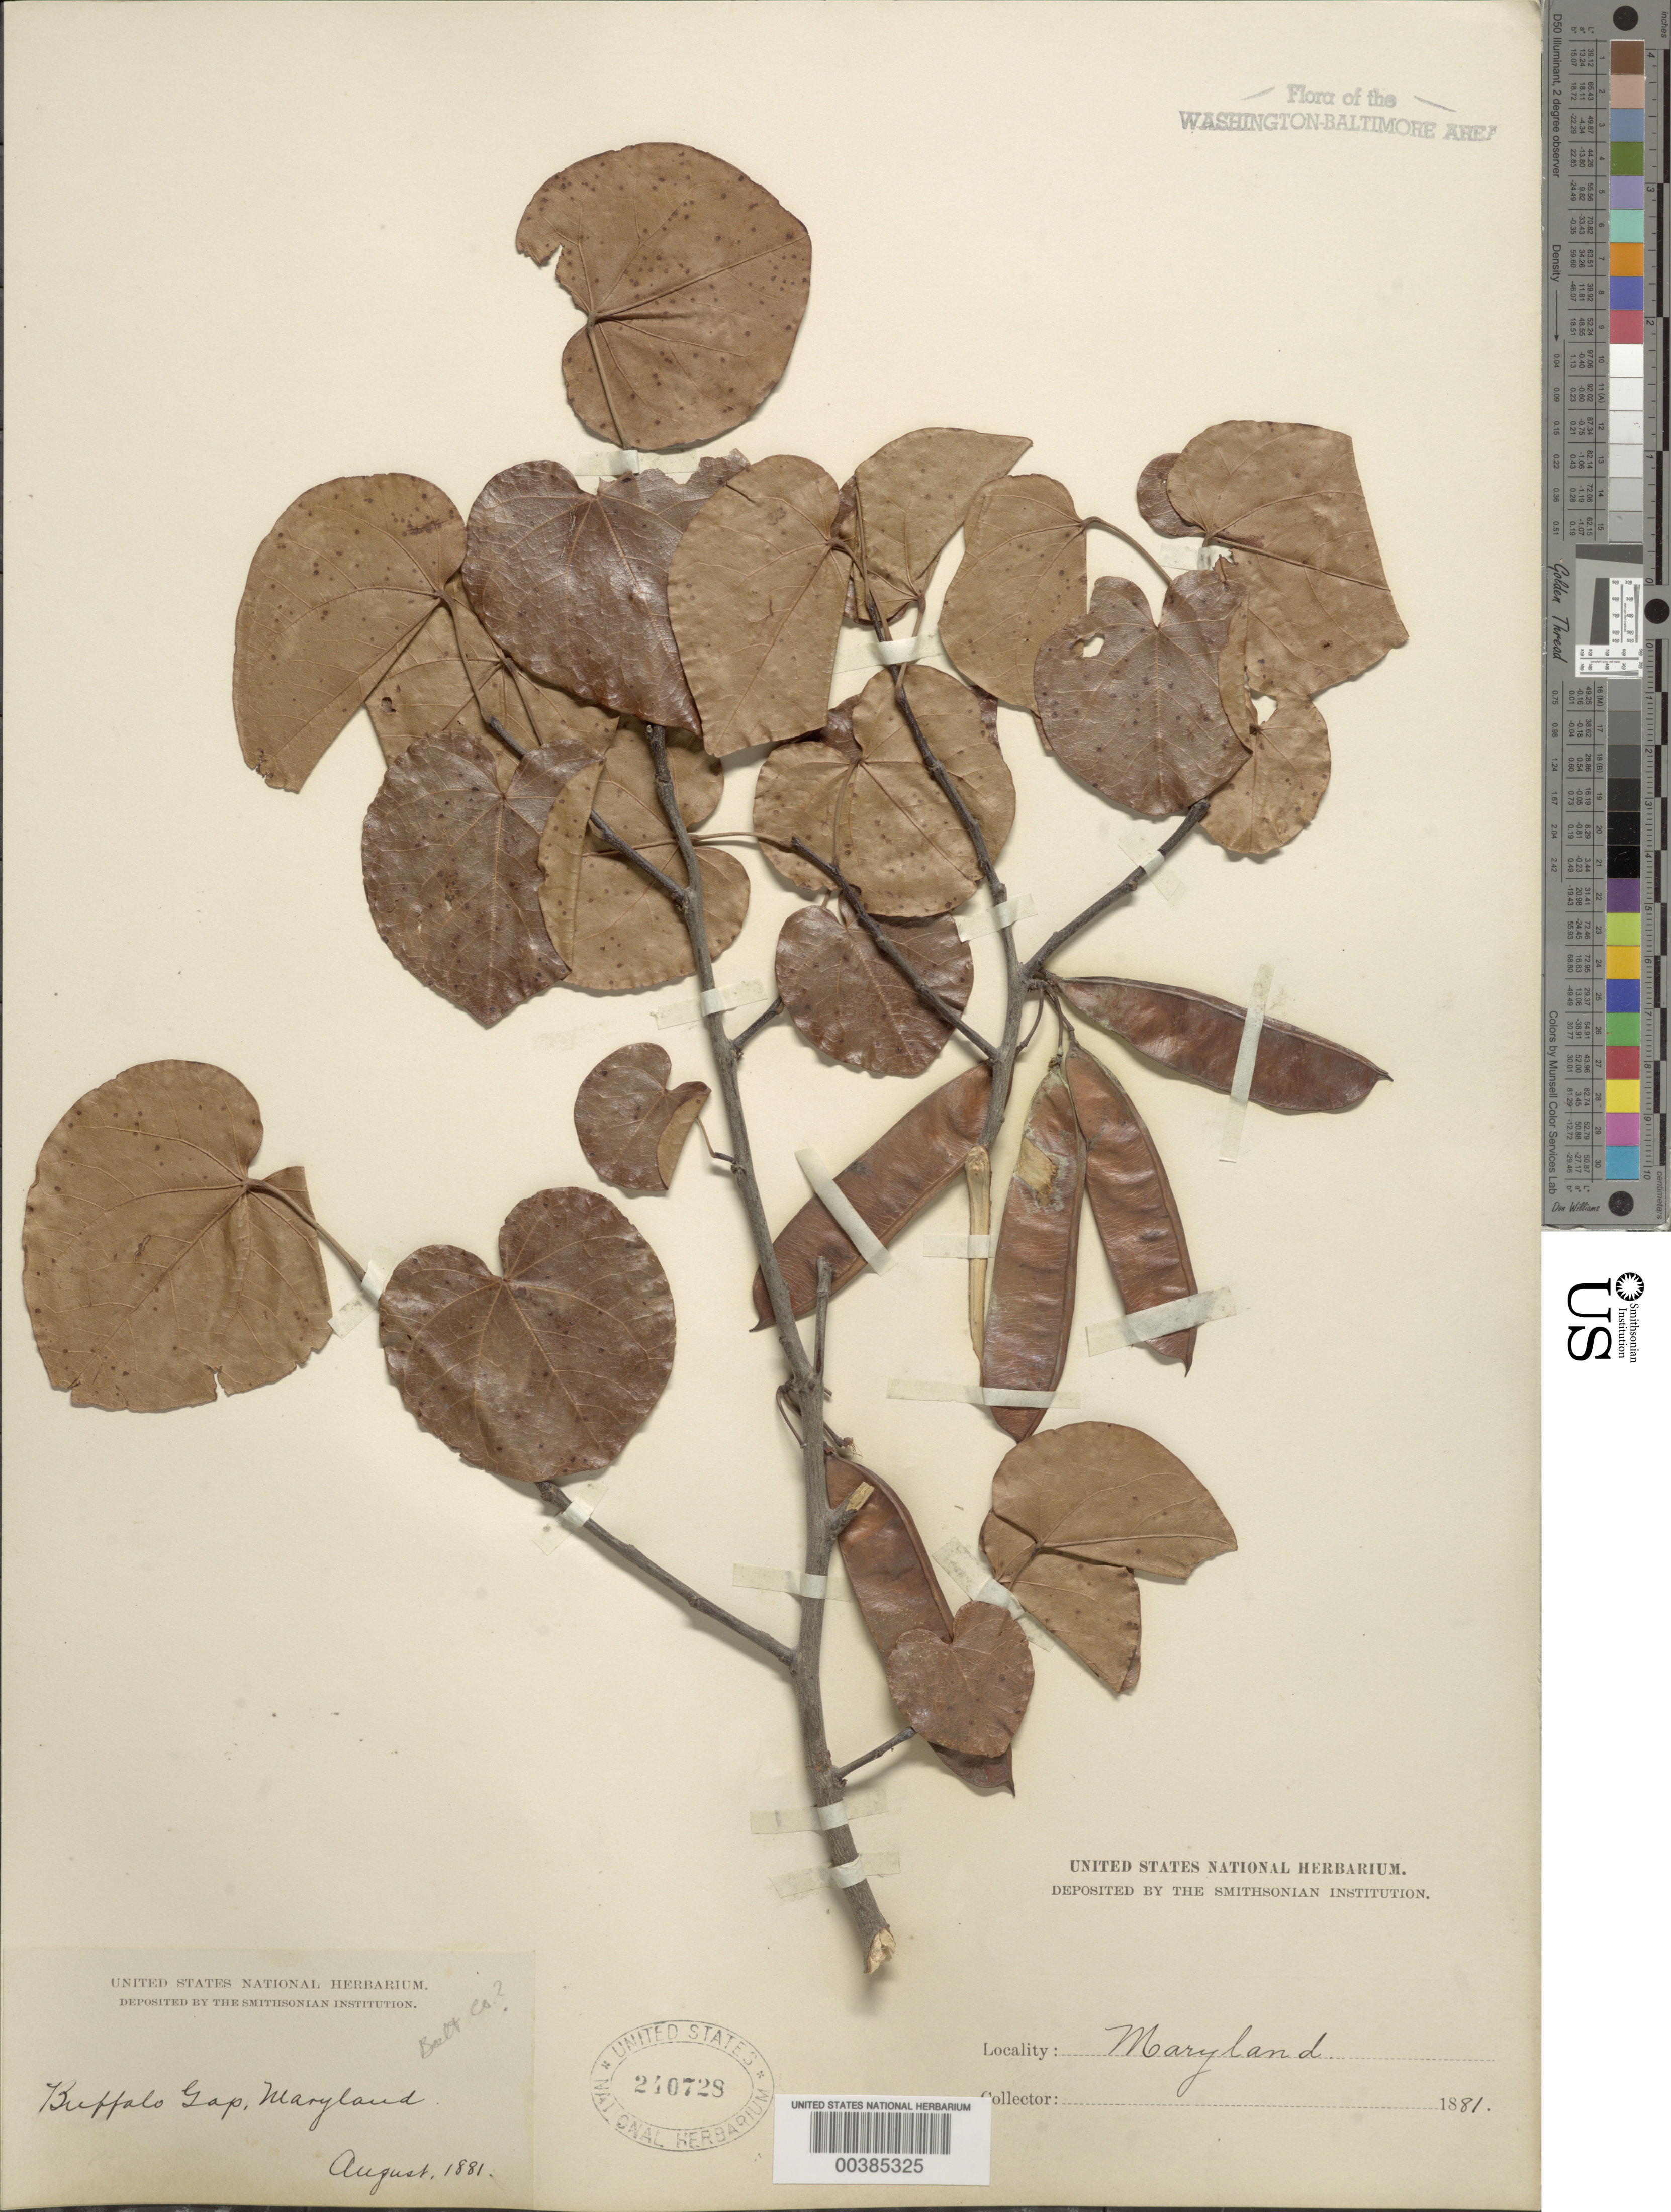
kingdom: Plantae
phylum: Tracheophyta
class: Magnoliopsida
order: Fabales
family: Fabaceae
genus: Cercis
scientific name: Cercis canadensis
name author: L.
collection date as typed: Aug 1881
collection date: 1881-08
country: United States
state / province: Maryland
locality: Buffalo Gap?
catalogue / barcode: US 240728